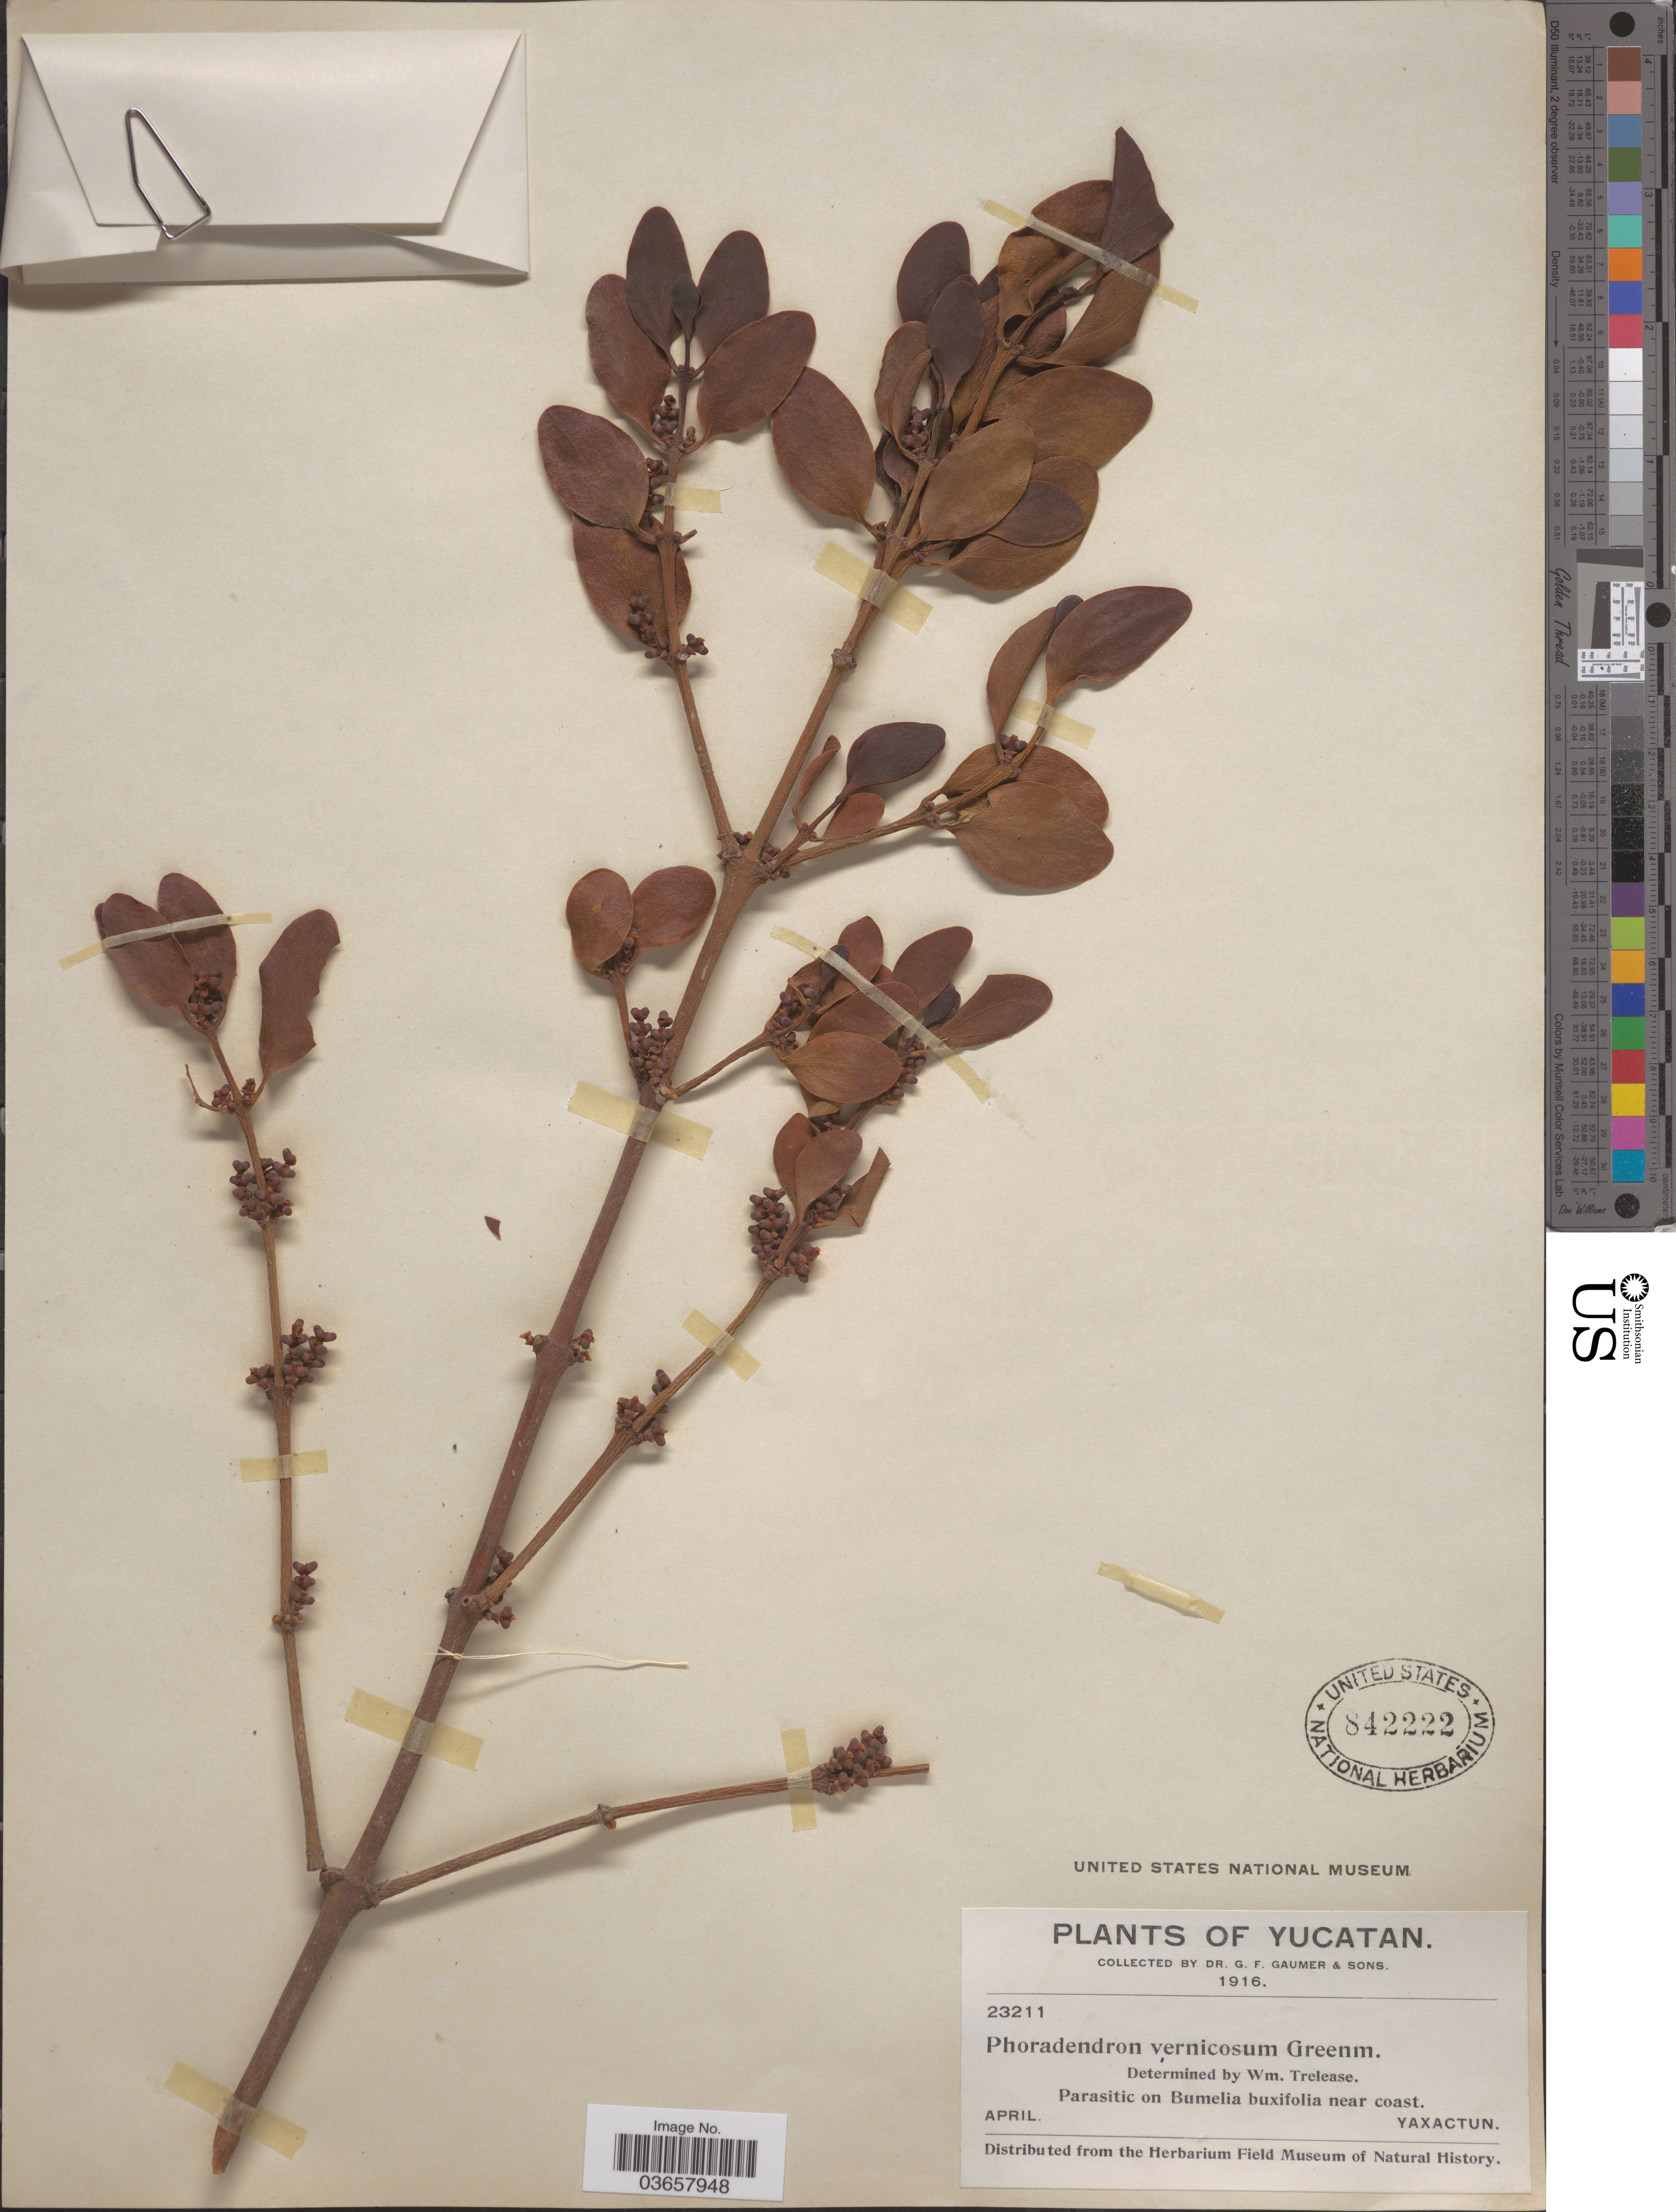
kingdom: Plantae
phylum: Tracheophyta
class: Magnoliopsida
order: Santalales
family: Viscaceae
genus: Phoradendron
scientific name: Phoradendron vernicosum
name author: Greenm.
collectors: G. F. Gaumer & Sons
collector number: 23211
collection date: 1916-04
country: Mexico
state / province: Yucatán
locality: Yaxactun.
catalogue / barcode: US 842222